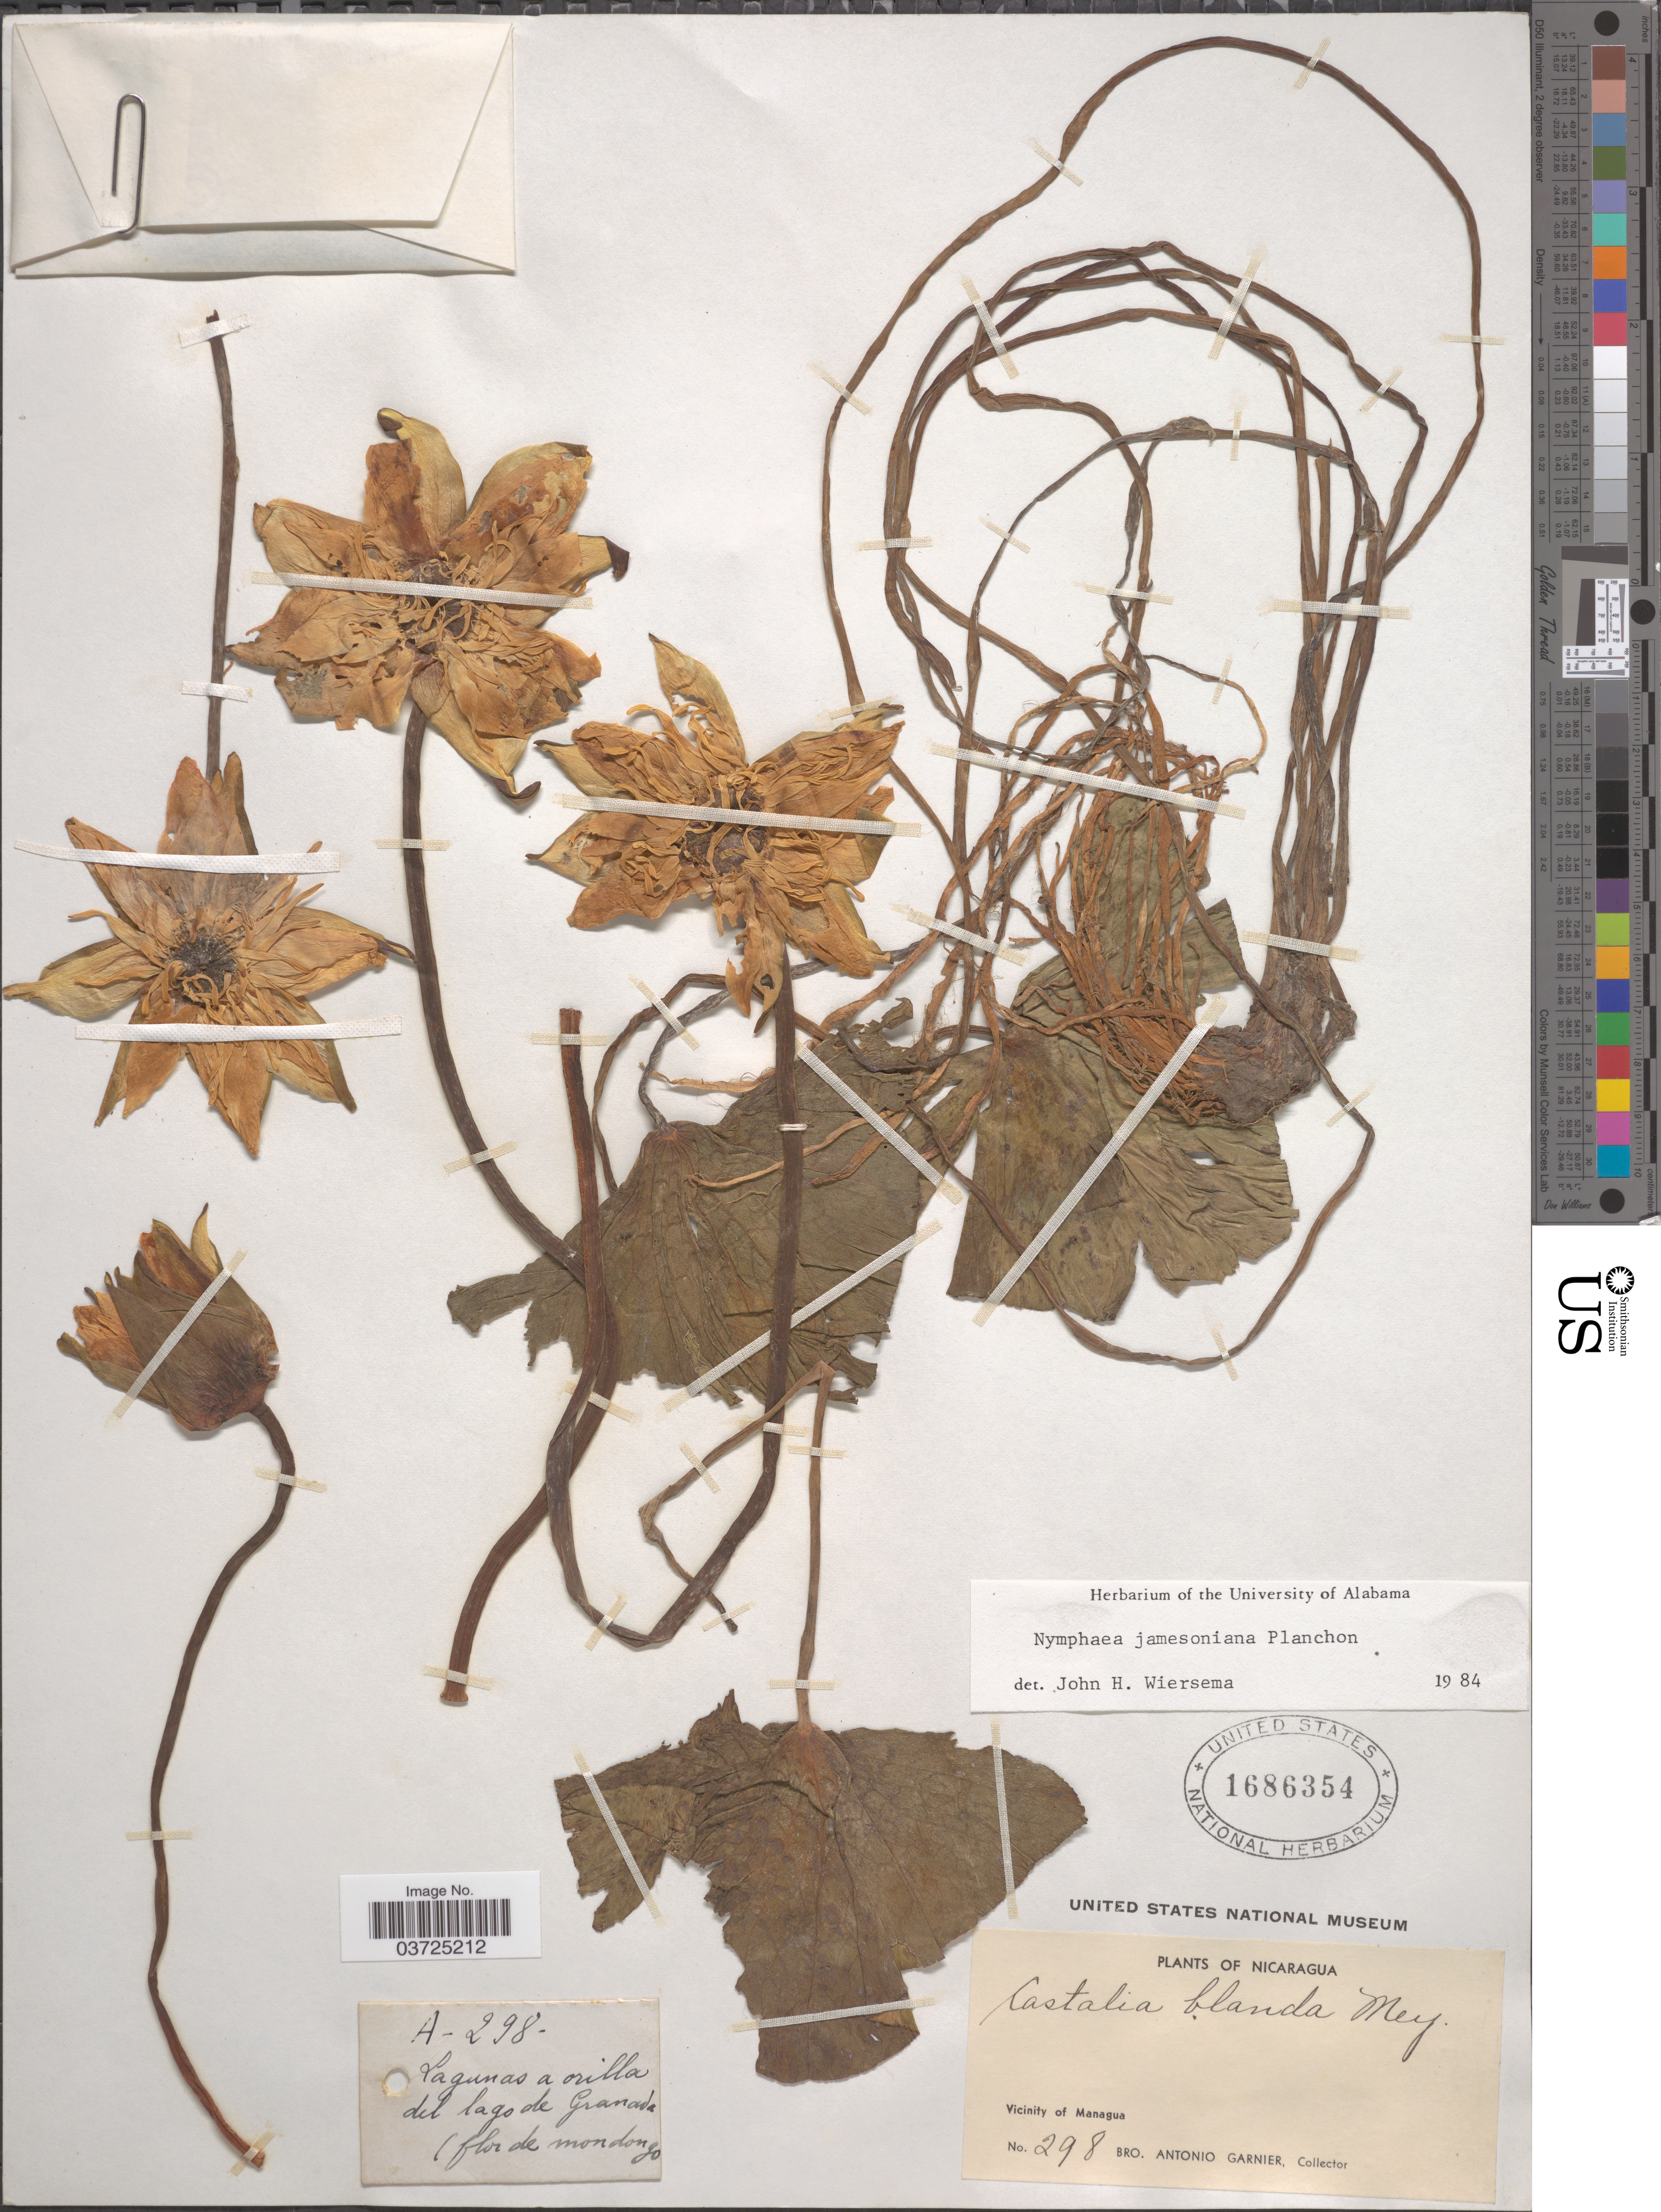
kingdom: Plantae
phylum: Tracheophyta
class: Magnoliopsida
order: Nymphaeales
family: Nymphaeaceae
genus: Nymphaea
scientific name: Nymphaea jamesoniana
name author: Planch.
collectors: Bro. A. Garnier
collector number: A-298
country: Nicaragua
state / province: Managua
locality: Vicinity of Managua. Lagunas a orilla del lago de Granada.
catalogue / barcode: US 1686354